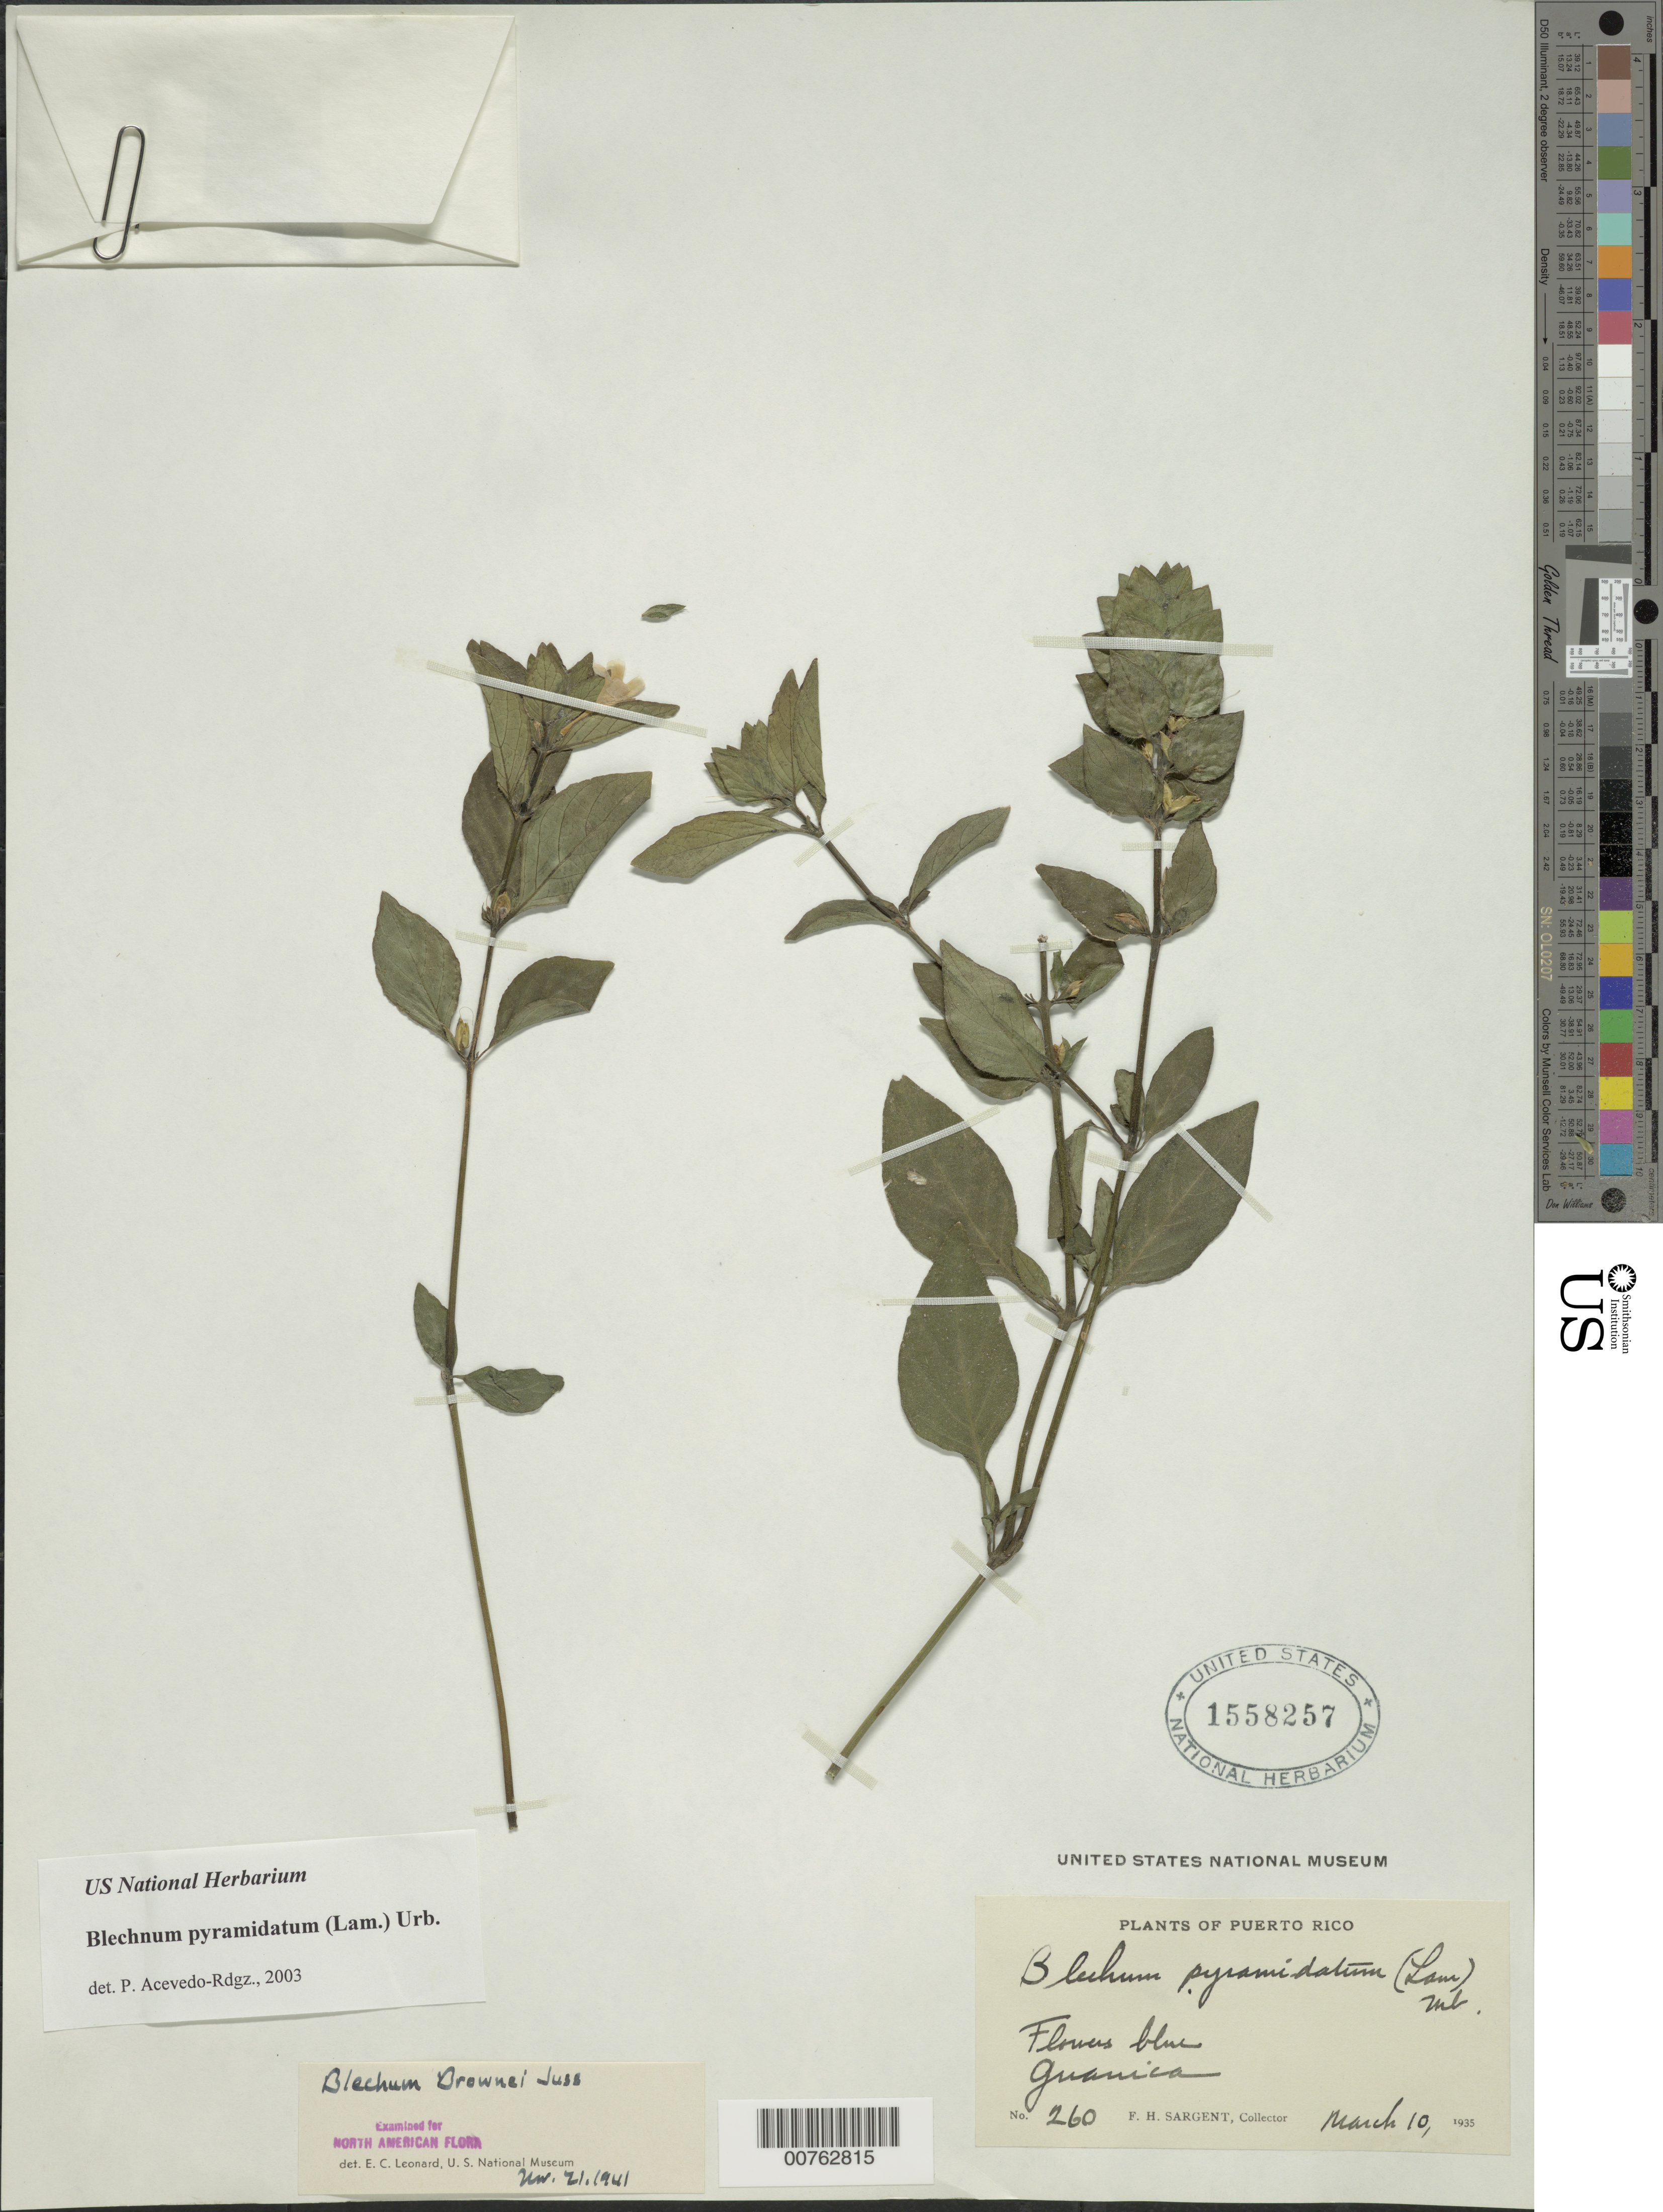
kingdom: Plantae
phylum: Tracheophyta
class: Magnoliopsida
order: Lamiales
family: Acanthaceae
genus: Blechum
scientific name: Blechum pyramidatum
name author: (Lam.) Urb.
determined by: Acevedo-Rodríguez, P., (BOT), Smithsonian Institution - National Museum of Natural History (UNITED STATES)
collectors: F. H. Sargent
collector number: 260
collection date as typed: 10 Mar 1935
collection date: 1935-03-10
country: Puerto Rico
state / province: Guánica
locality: Guanica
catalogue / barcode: US 1558257